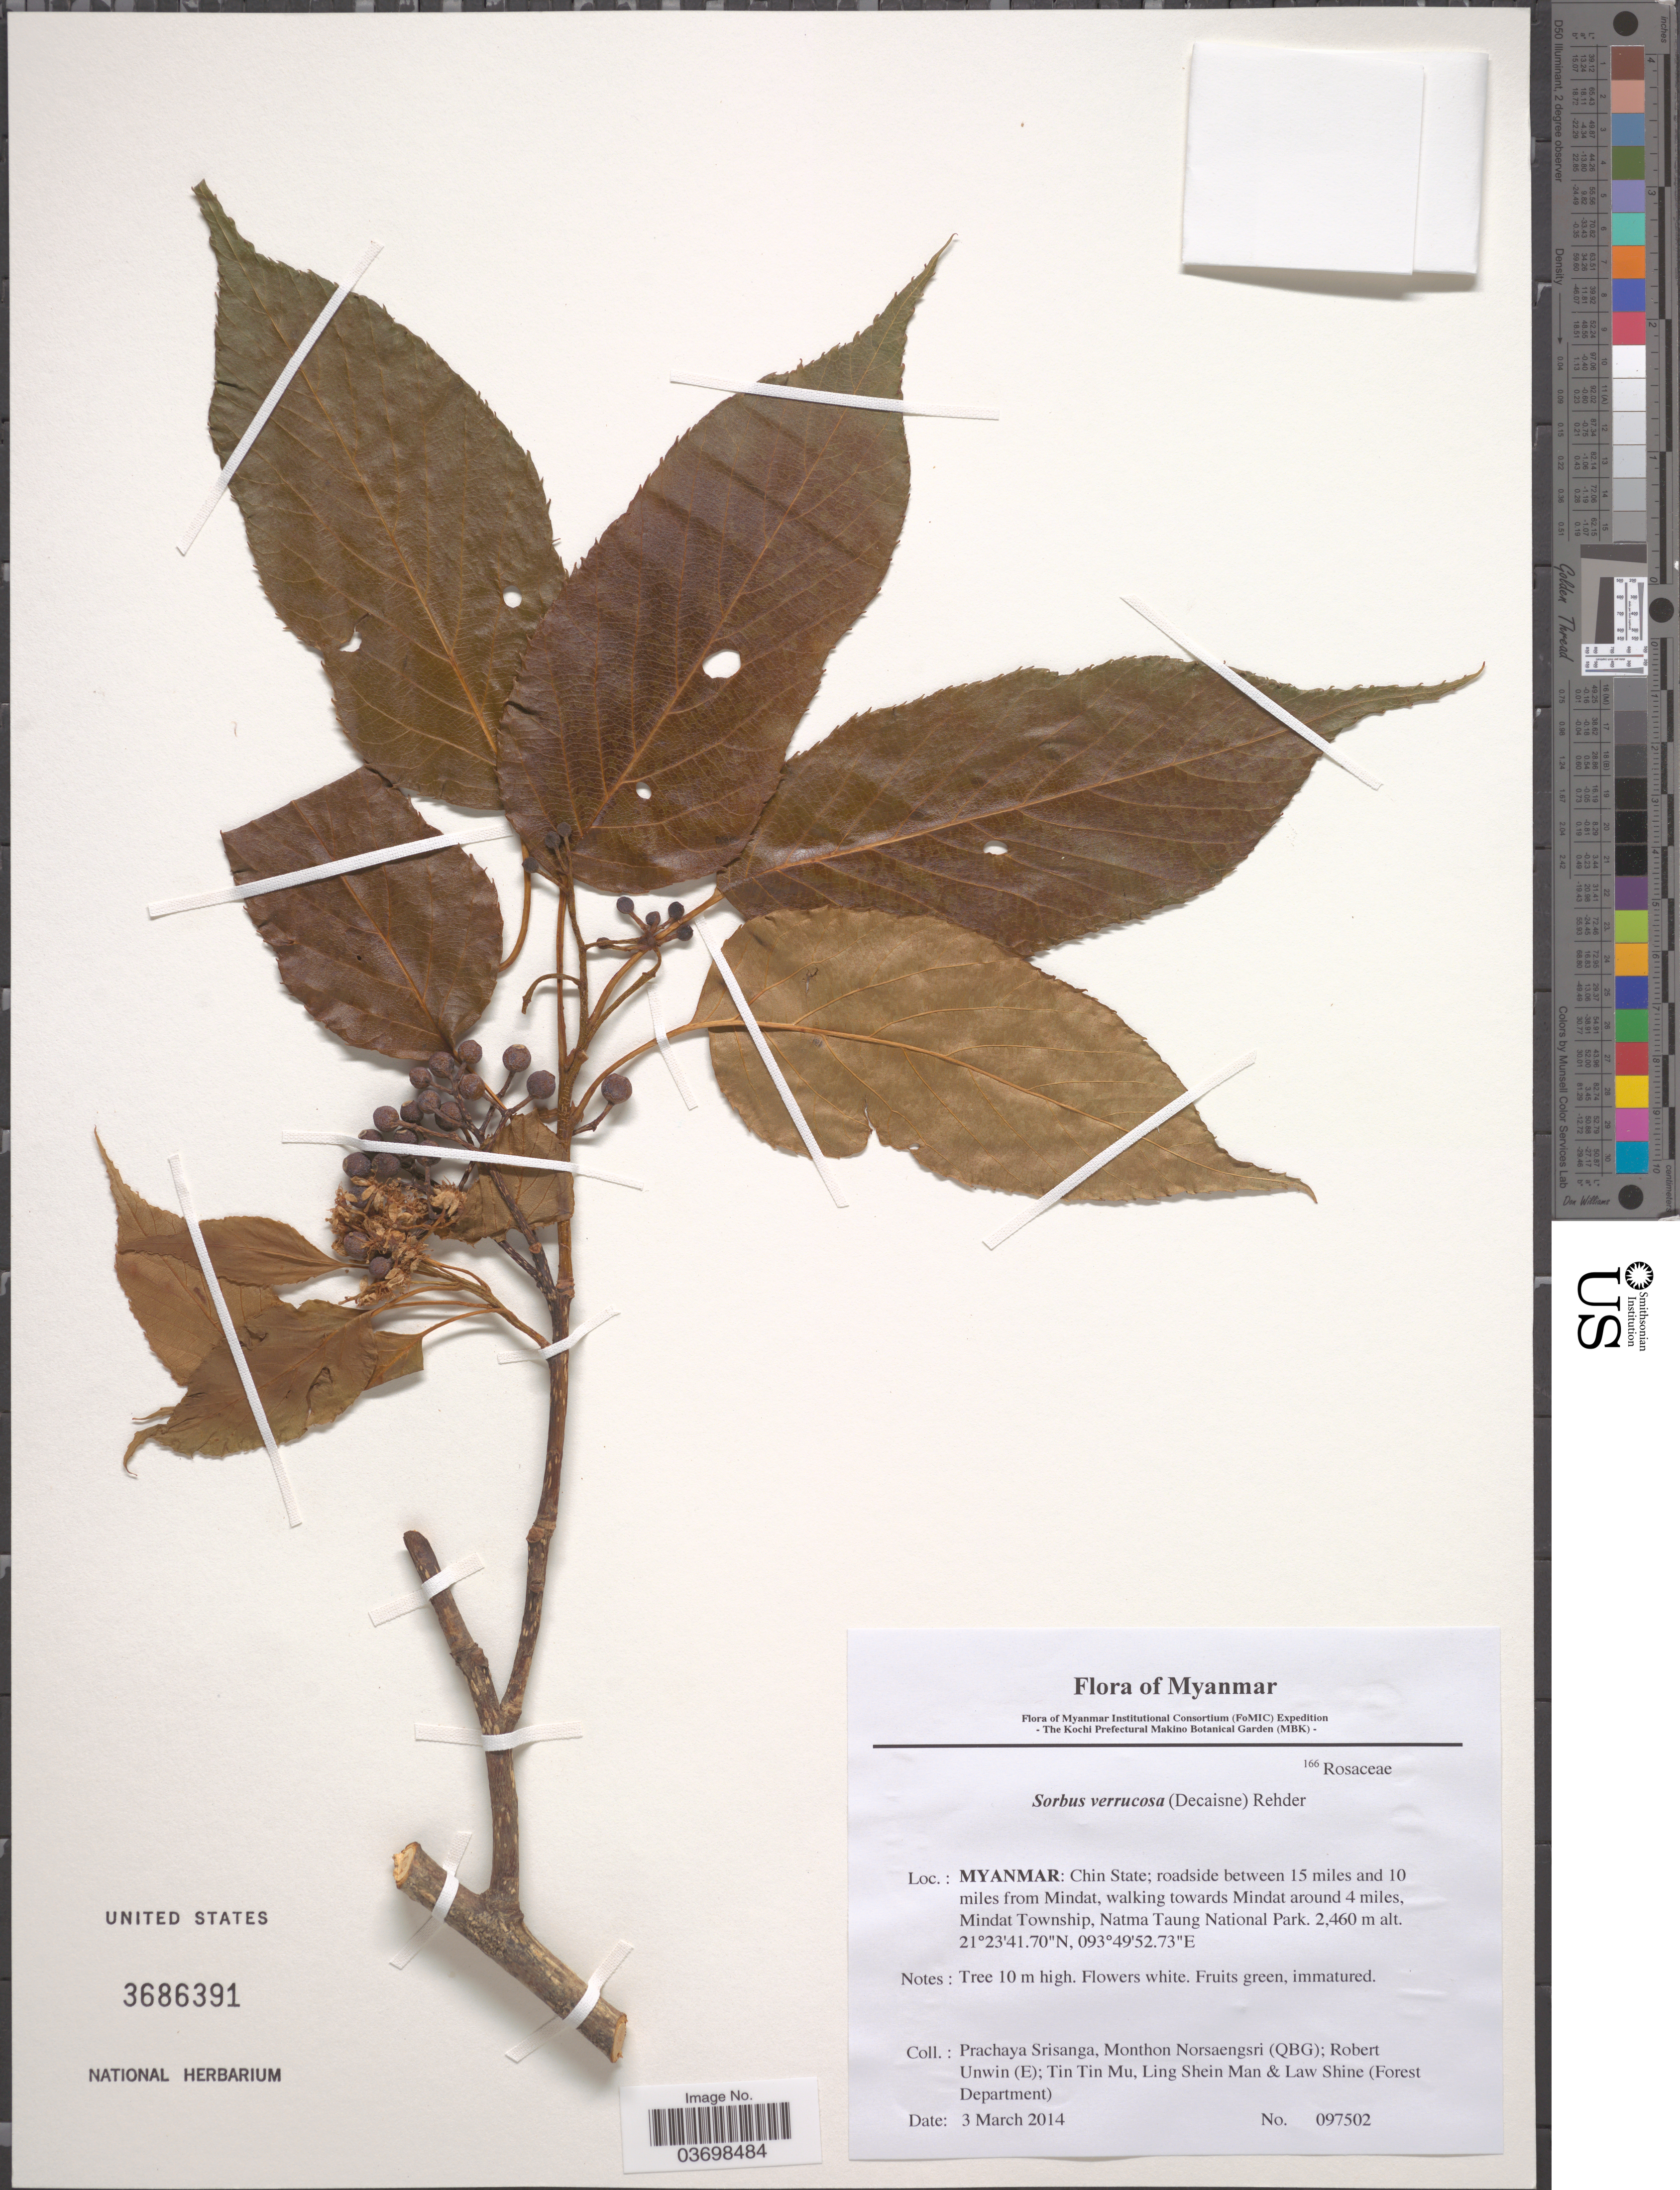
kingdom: Plantae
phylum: Tracheophyta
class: Magnoliopsida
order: Rosales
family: Rosaceae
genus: Sorbus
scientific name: Sorbus verrucosa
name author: (Decne.) Rehder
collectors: P. Srisanga, M. Norsaengsri, R. Unwin, Tin Tin Mu & et al.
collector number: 097502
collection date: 2014-03-03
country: Myanmar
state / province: Chin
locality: Roadside between 15 miles and 10 miles from Mindat, walking towards Mindat around 4 miles, Mindat Township, Natma Taung National Park.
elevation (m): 2460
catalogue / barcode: US 3686391